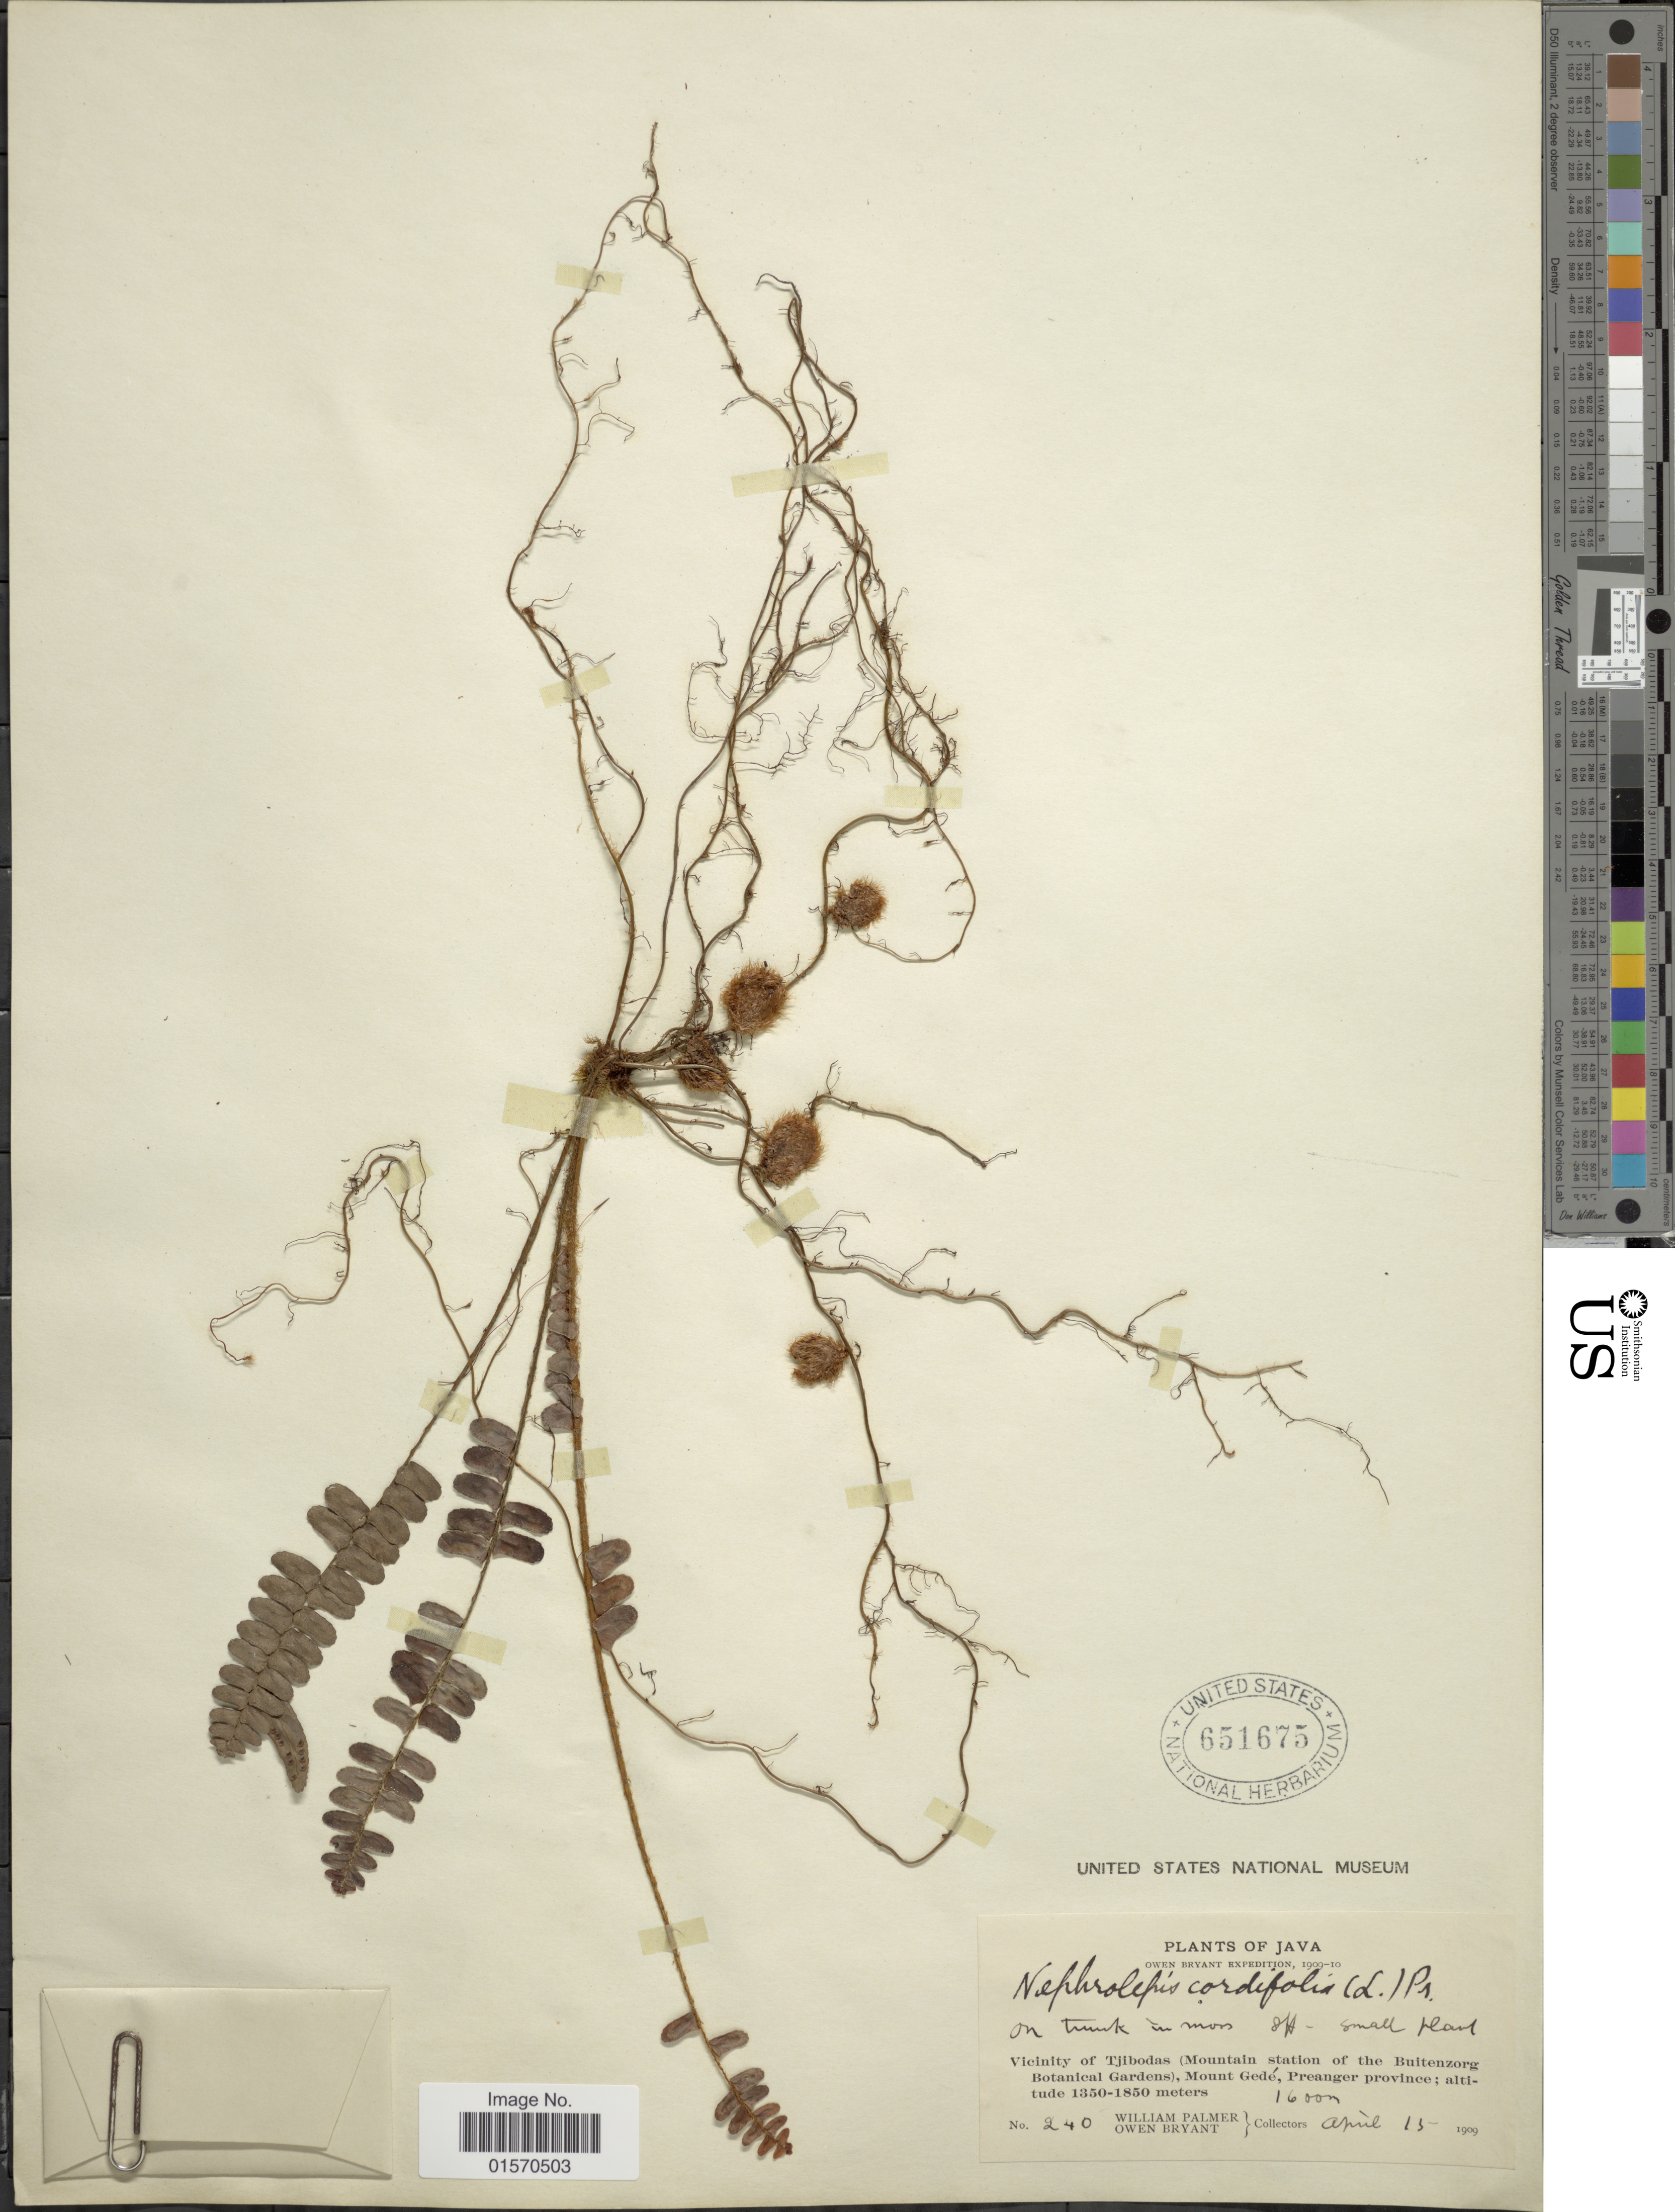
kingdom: Plantae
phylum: Tracheophyta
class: Polypodiopsida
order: Polypodiales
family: Nephrolepidaceae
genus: Nephrolepis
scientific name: Nephrolepis cordifolia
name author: (L.) C. Presl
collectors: W. Palmer & O. Bryant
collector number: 240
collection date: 1909-04-15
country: Indonesia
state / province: Java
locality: Vicinity of Tjibodas (Mountain station of the Buitenzorg Botanical Gardens), Mount Gedé, Preanger province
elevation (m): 1600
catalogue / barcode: US 651675